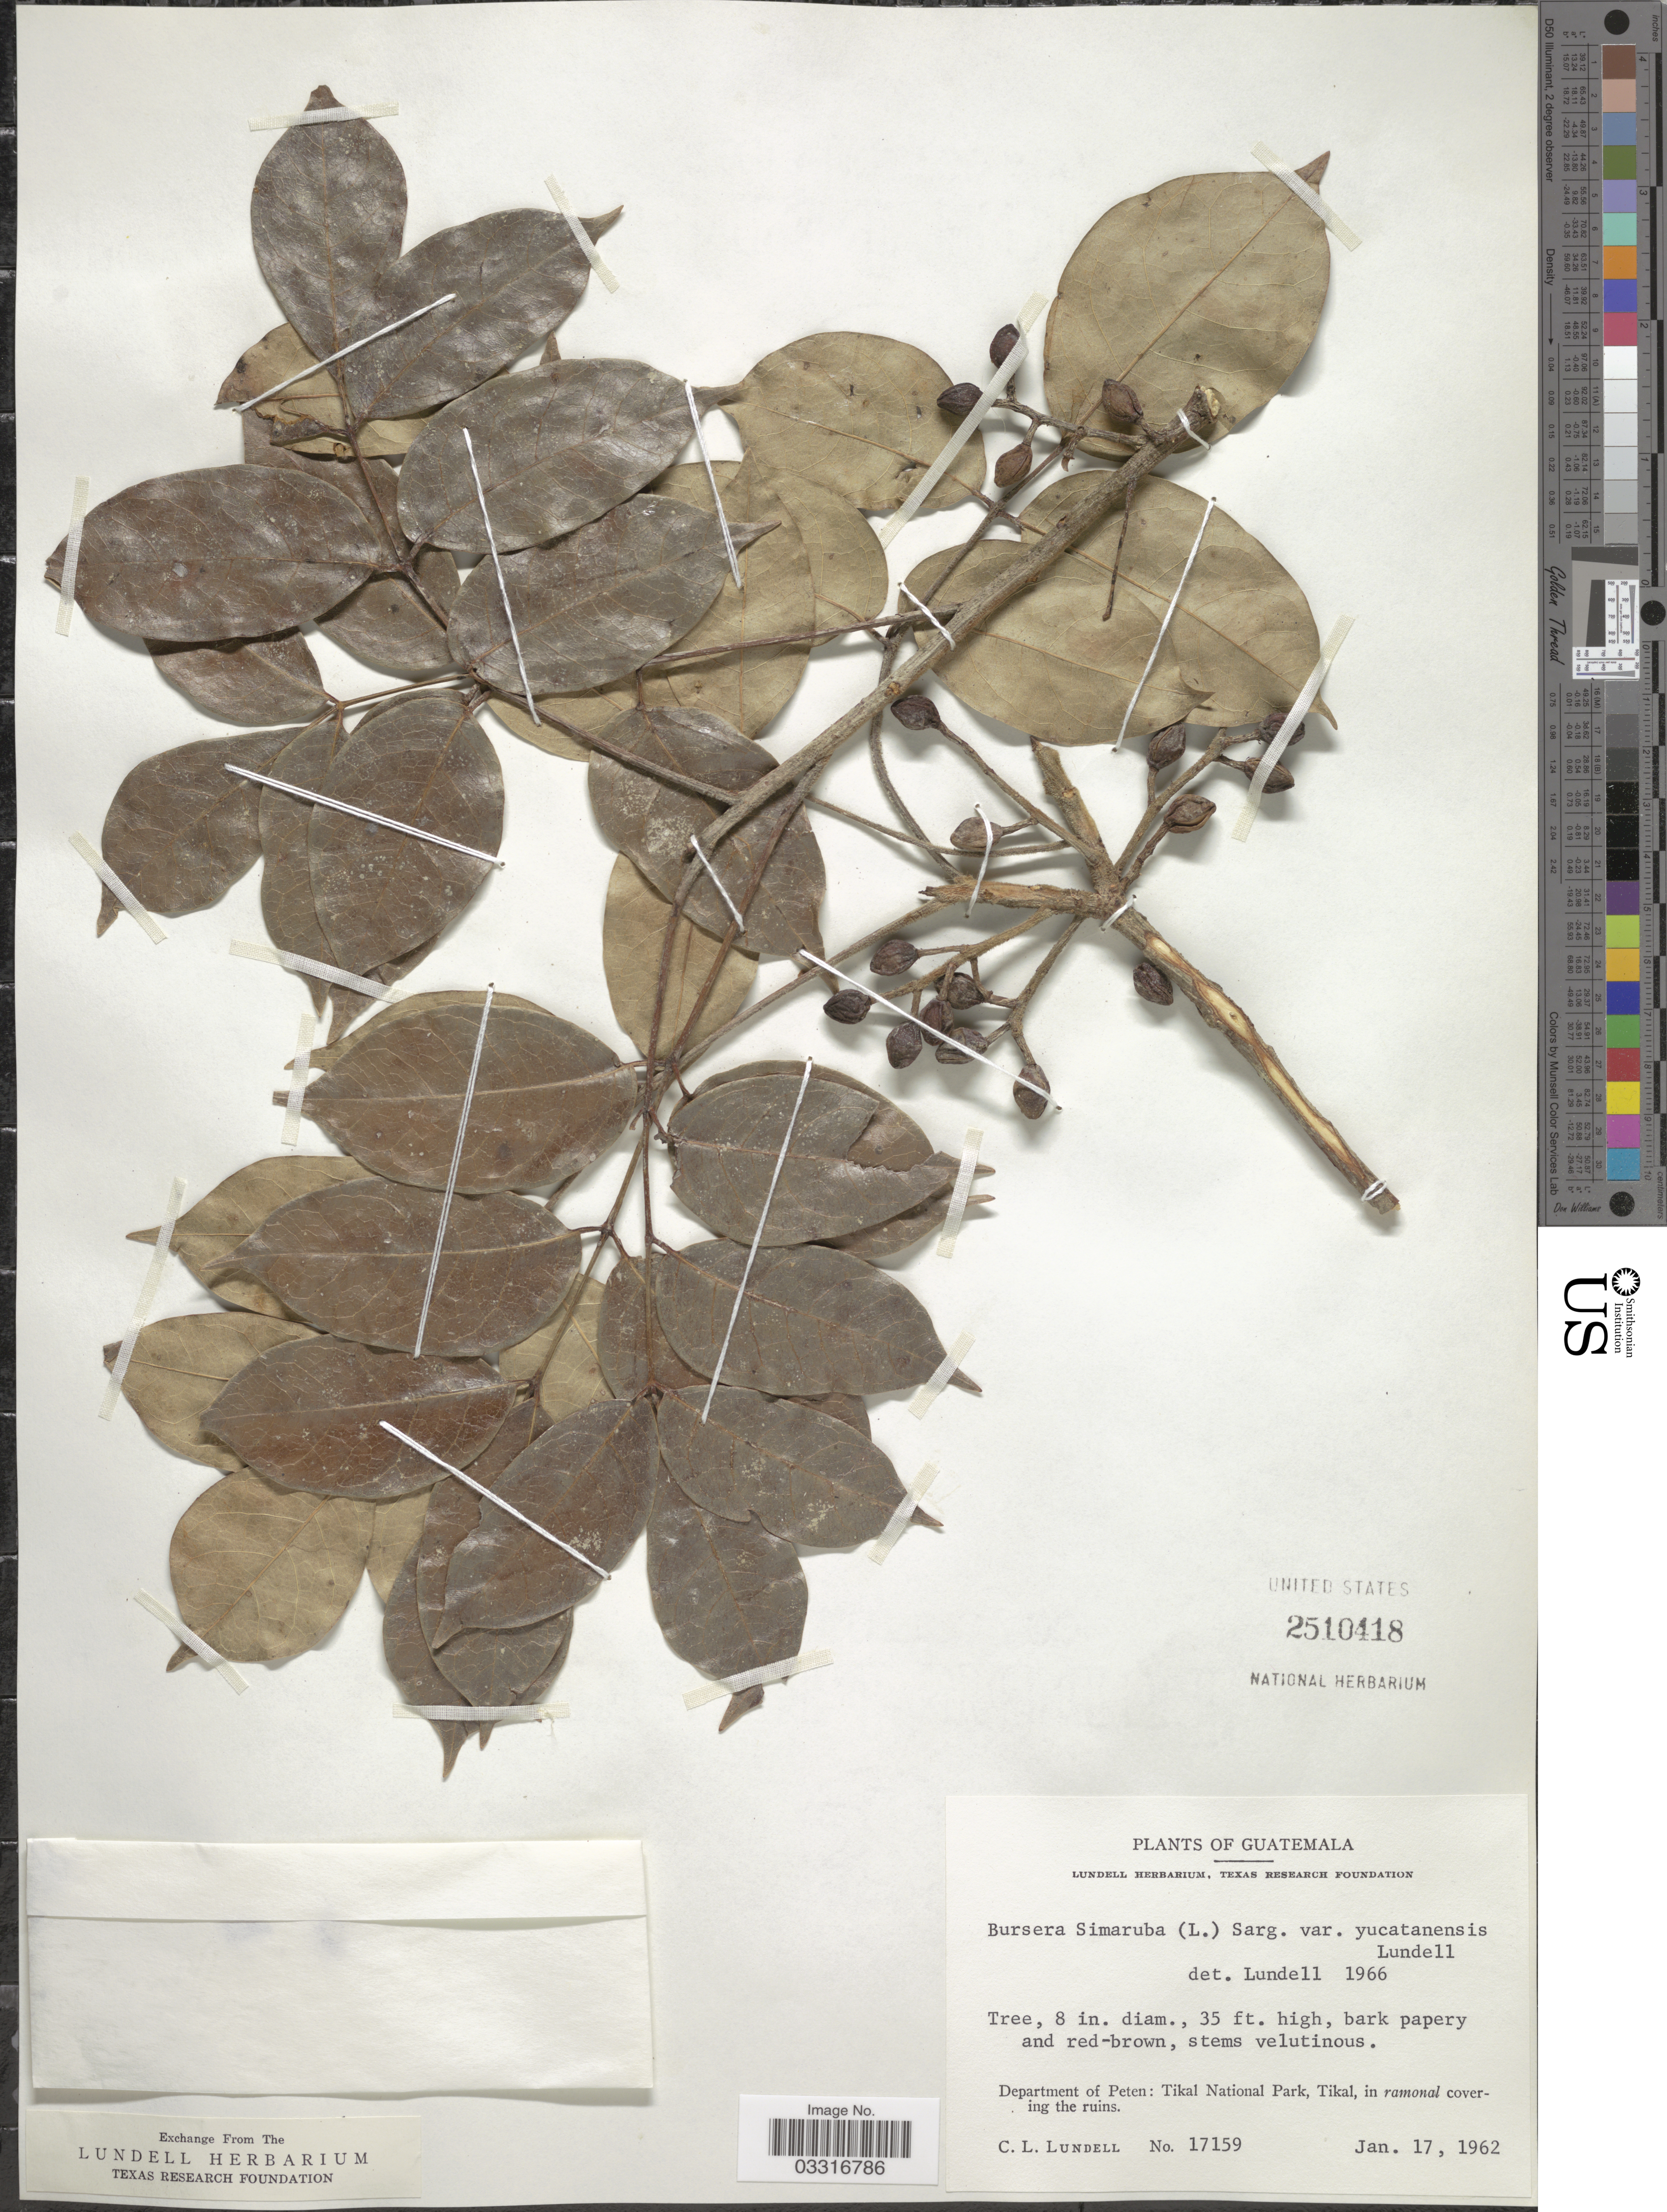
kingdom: Plantae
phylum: Tracheophyta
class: Magnoliopsida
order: Sapindales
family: Burseraceae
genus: Bursera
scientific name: Bursera simaruba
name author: (L.) Sarg.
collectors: C. L. Lundell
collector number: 17159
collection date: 1962-01-17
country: Guatemala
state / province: El Petén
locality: Department of Peten: Tikal National Park, Tikal.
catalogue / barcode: US 2510418